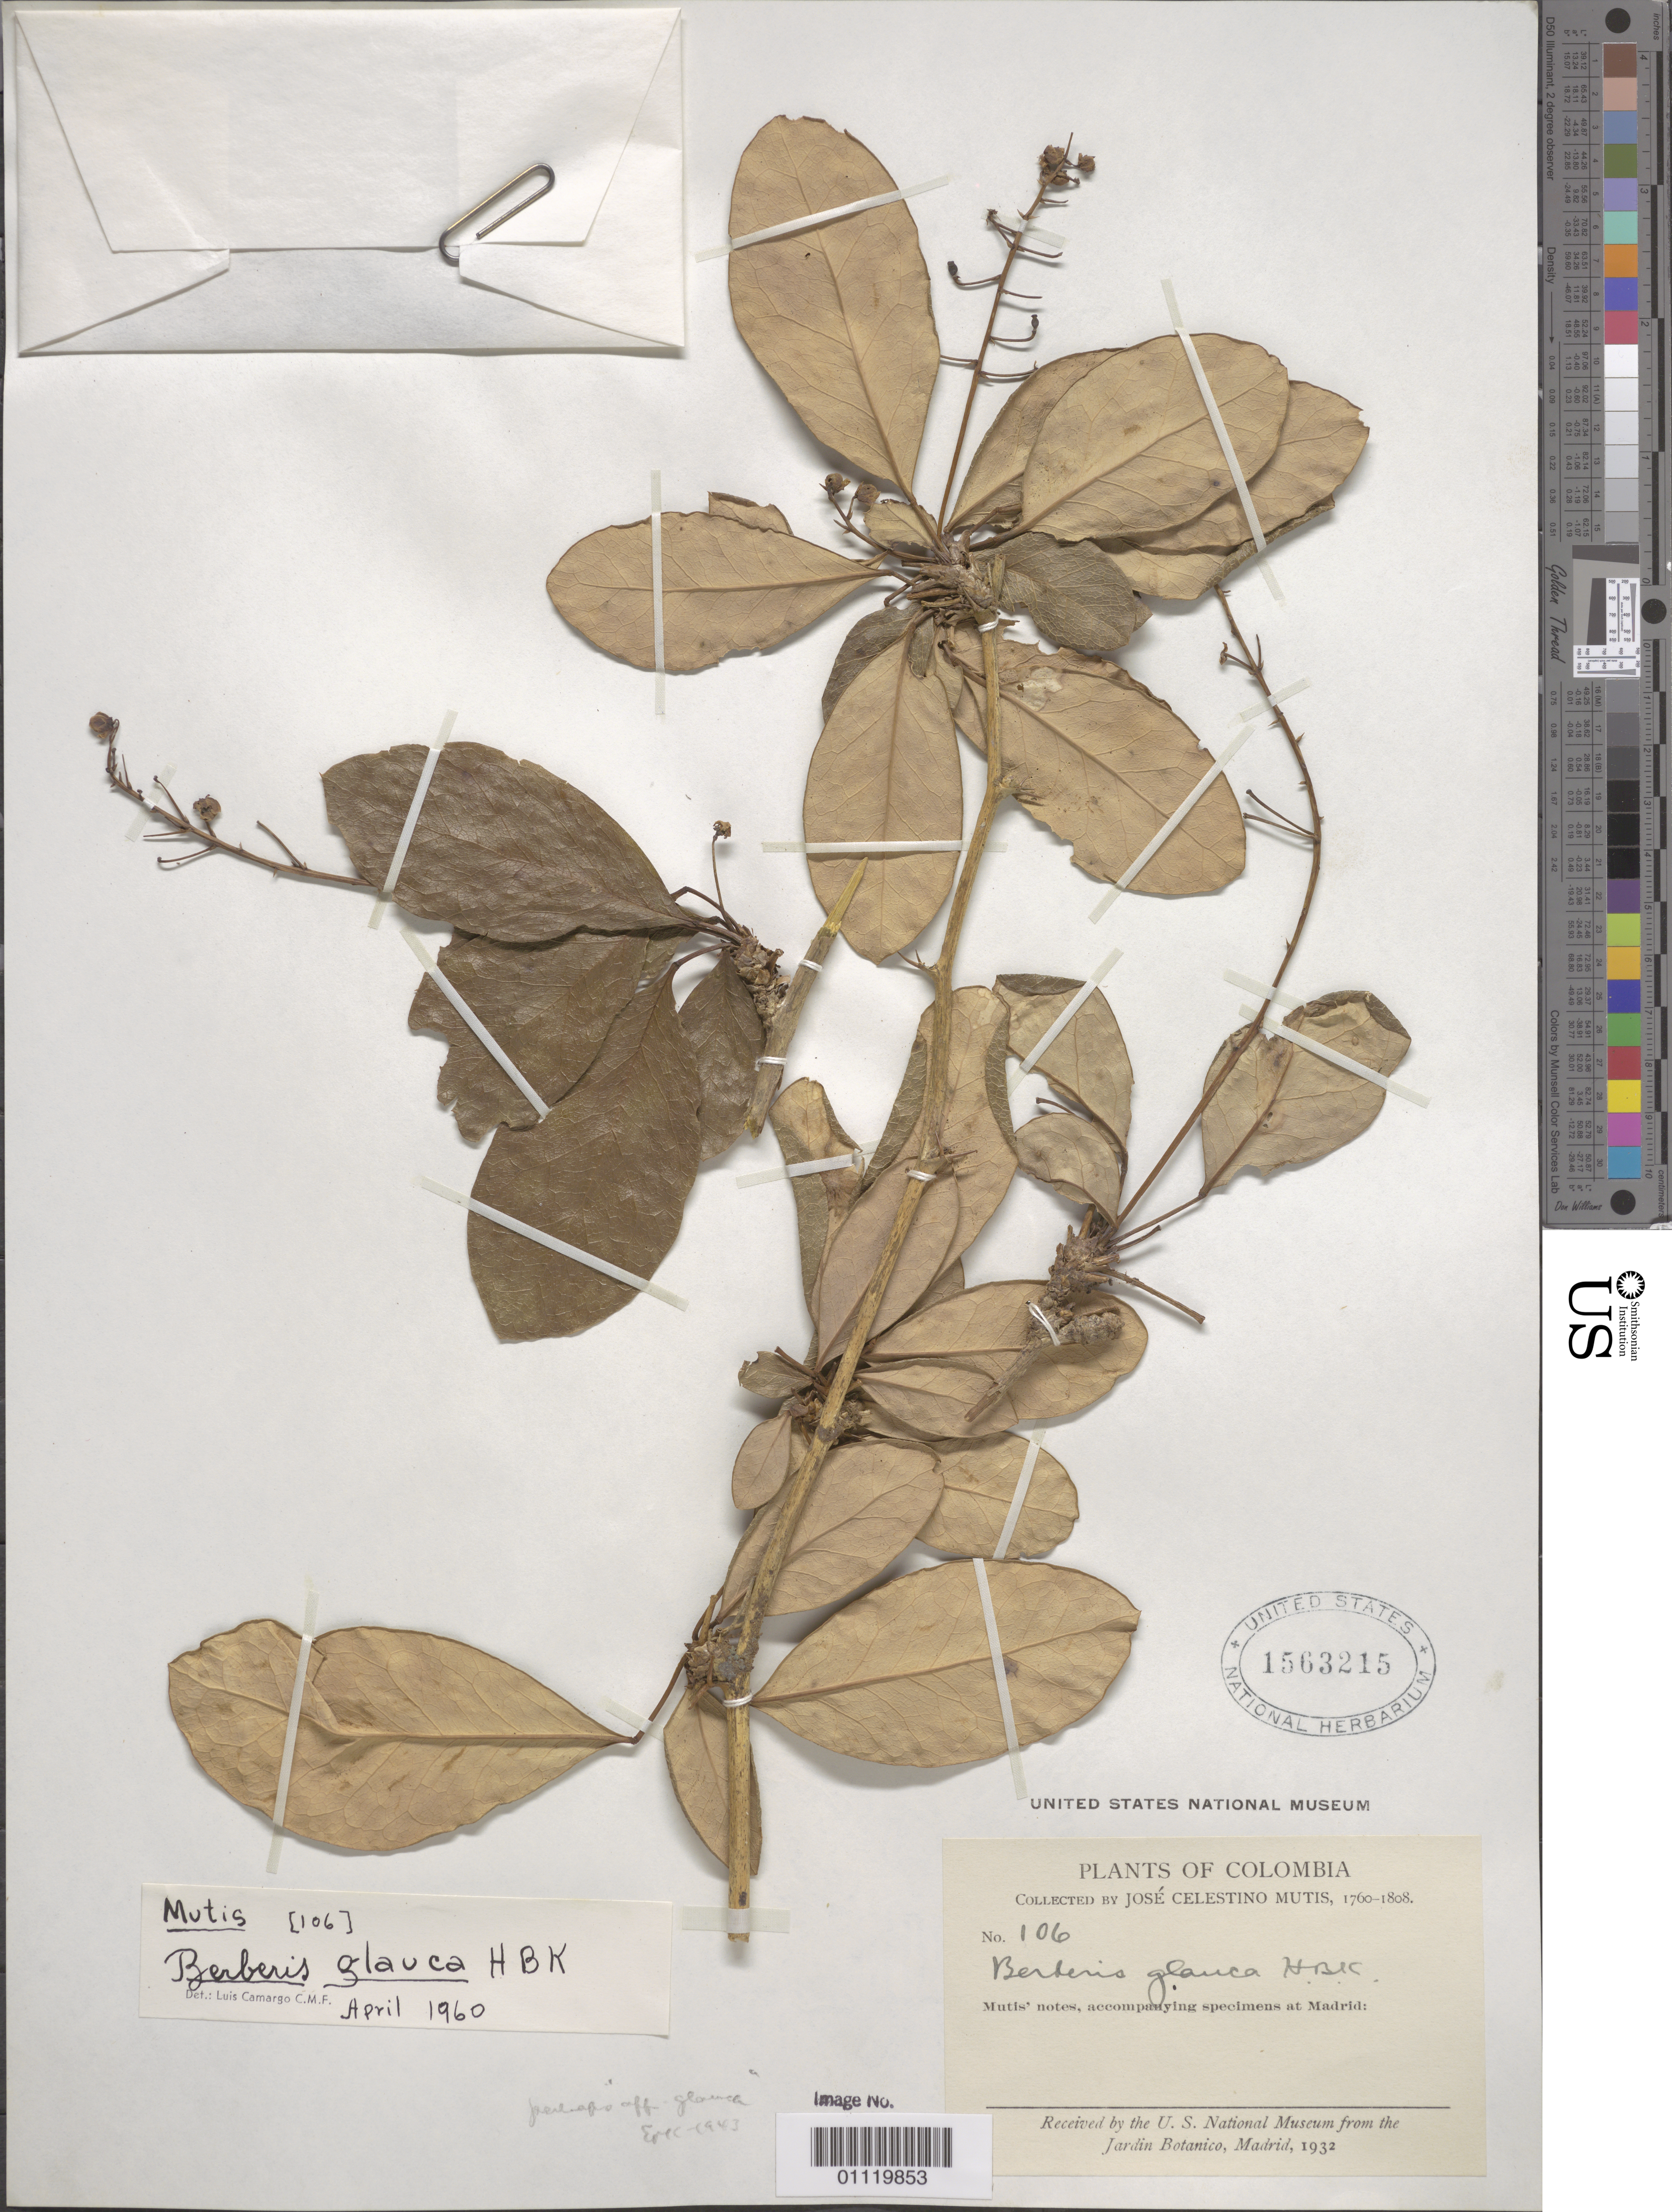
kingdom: Plantae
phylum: Tracheophyta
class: Magnoliopsida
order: Ranunculales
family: Berberidaceae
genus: Berberis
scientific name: Berberis glauca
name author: Kunth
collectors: J. C. B. Mutis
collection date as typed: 1760 to 1808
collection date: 1760/1808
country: Colombia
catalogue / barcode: US 1563215